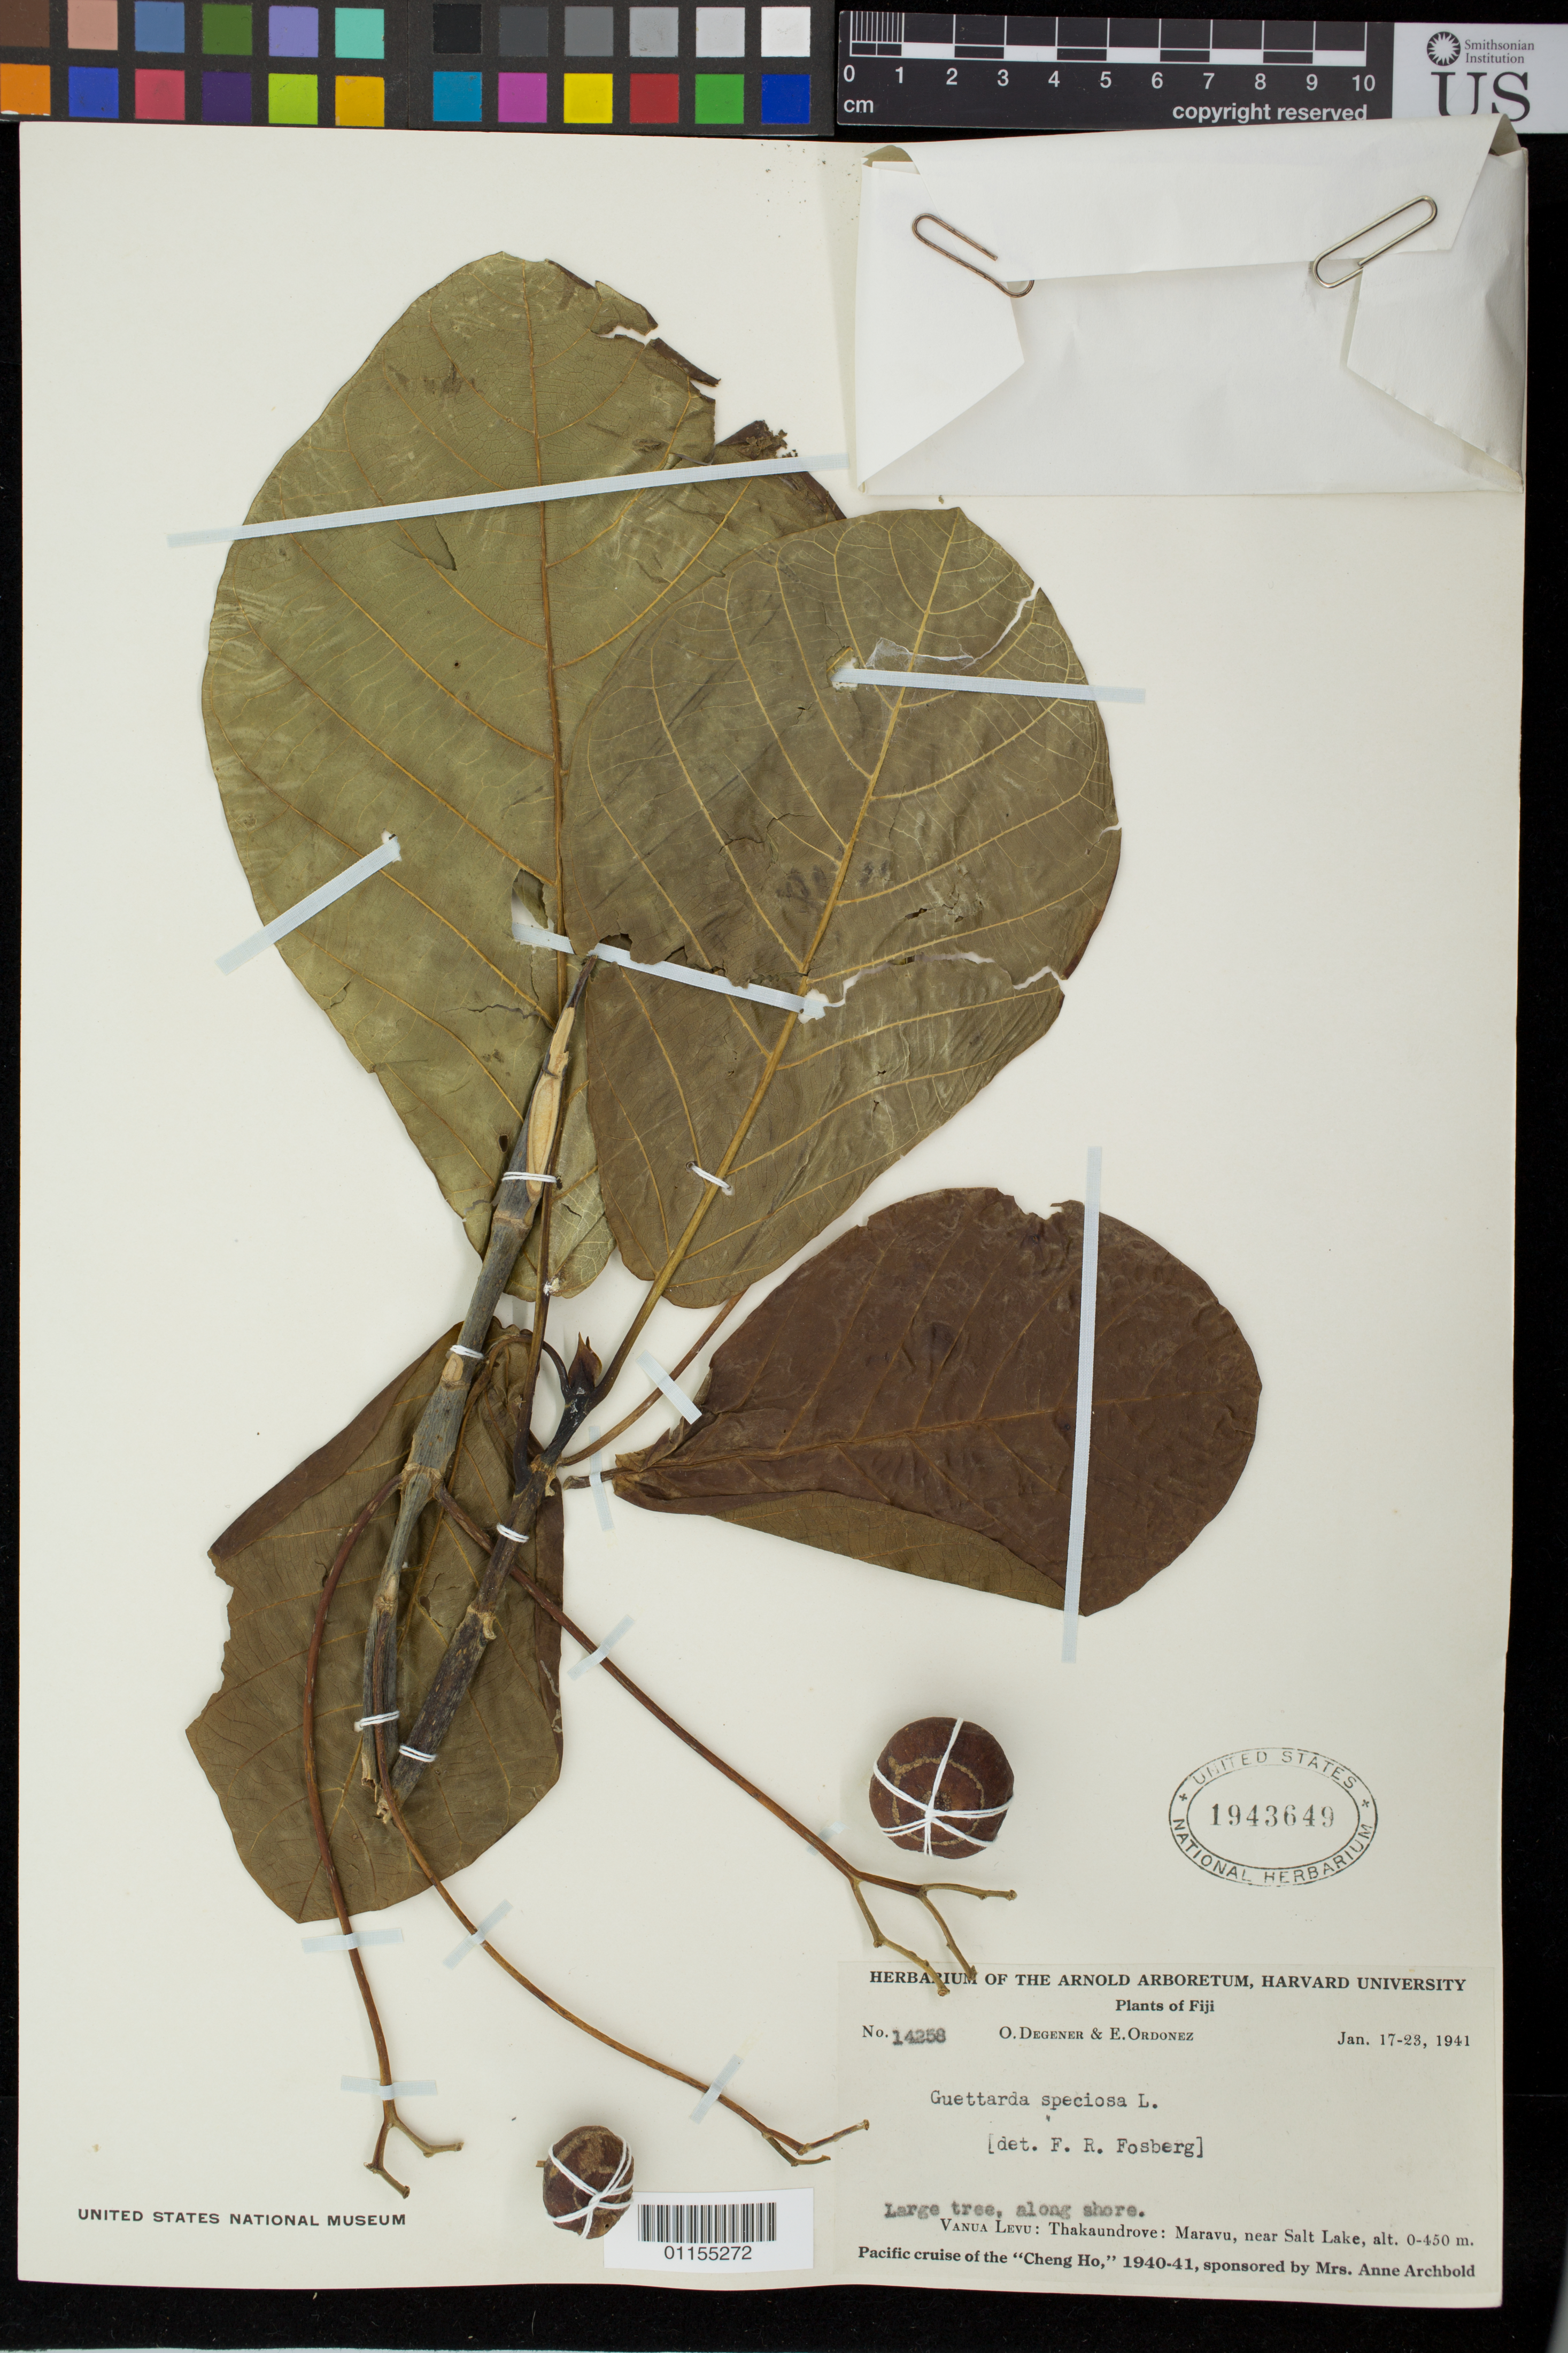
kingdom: Plantae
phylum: Tracheophyta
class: Magnoliopsida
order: Gentianales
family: Rubiaceae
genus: Guettarda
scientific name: Guettarda speciosa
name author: L.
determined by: Fosberg, F. R.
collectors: O. Degener & E. Ordonez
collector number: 14258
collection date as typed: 17 Jan 1941 to 23 Jan 1941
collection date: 1941-01-17/1941-01-23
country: Fiji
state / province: Northern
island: Vanua Levu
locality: Thakaundrove: Maravu, near Salt Lake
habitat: along shore.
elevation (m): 0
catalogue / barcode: US 1943649